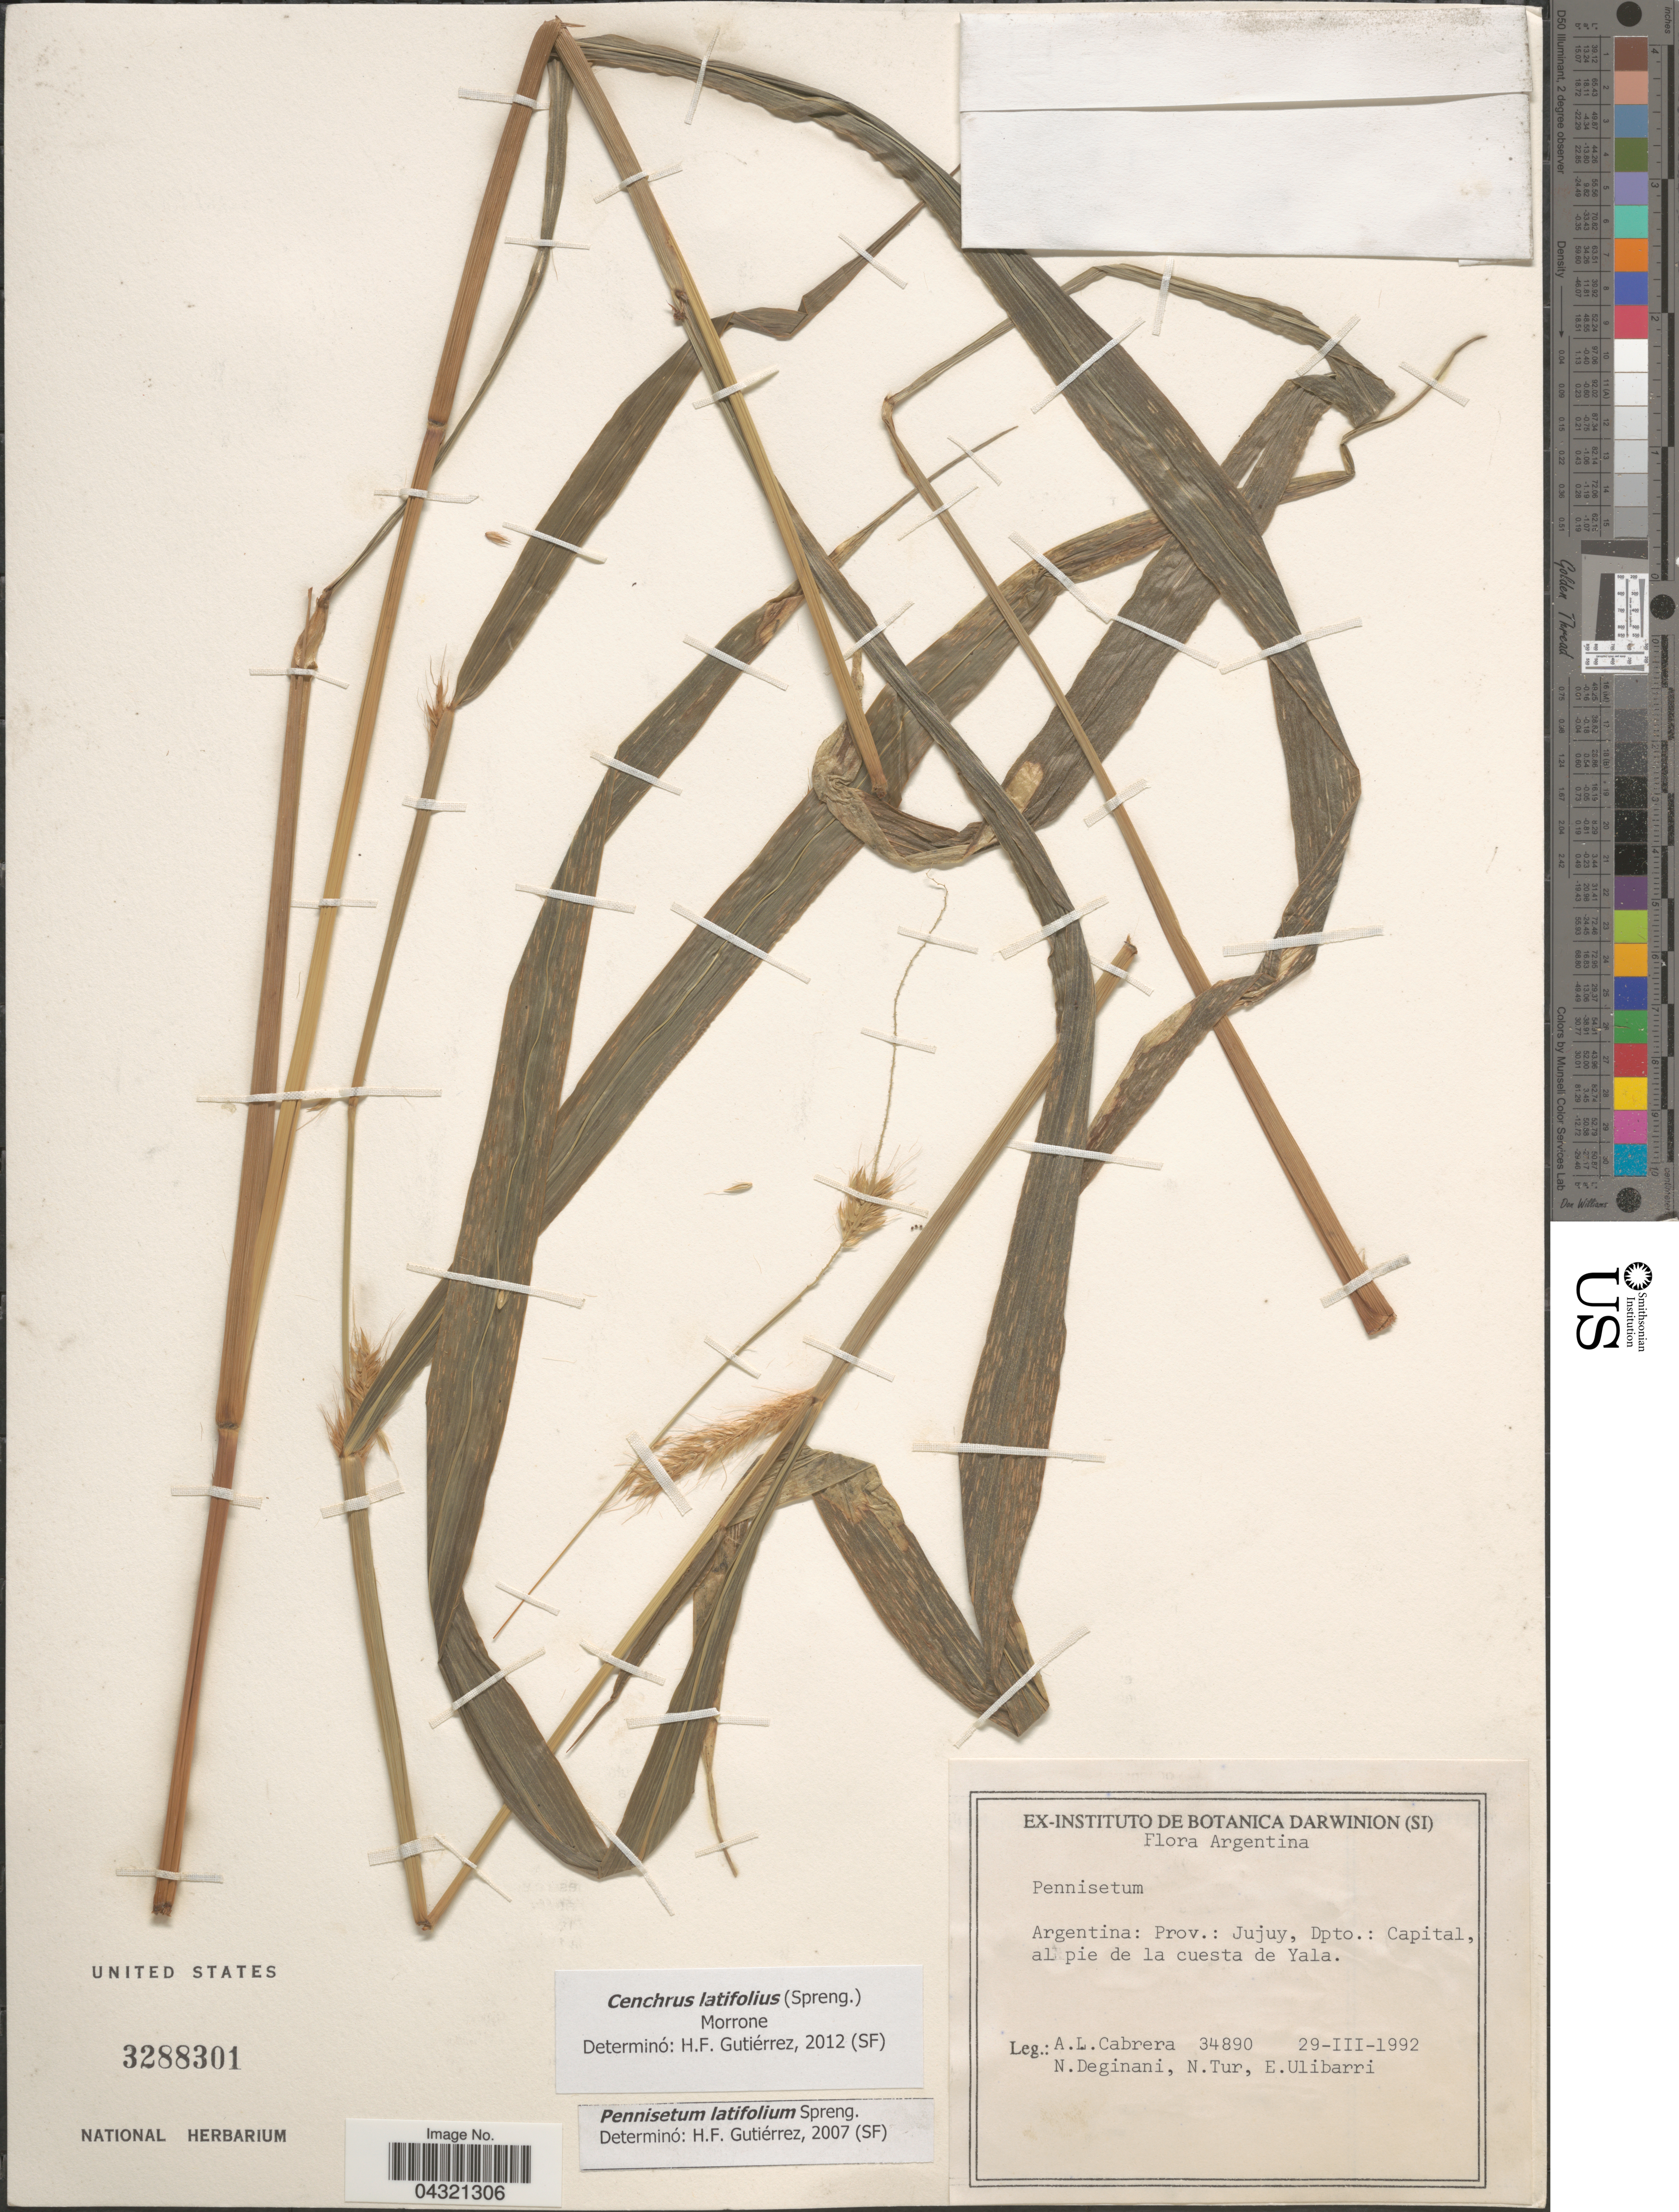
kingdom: Plantae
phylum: Tracheophyta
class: Liliopsida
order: Poales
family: Poaceae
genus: Cenchrus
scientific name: Cenchrus latifolius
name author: (Spreng.) Morrone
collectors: A. L. Cabrera, N. Deginani, N. Tur & E. Ulibarri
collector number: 34890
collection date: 1992-03-29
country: Argentina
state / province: Jujuy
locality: Dpto.: Capital, al pie de la cuesta de Yala.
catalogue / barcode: US 3288301